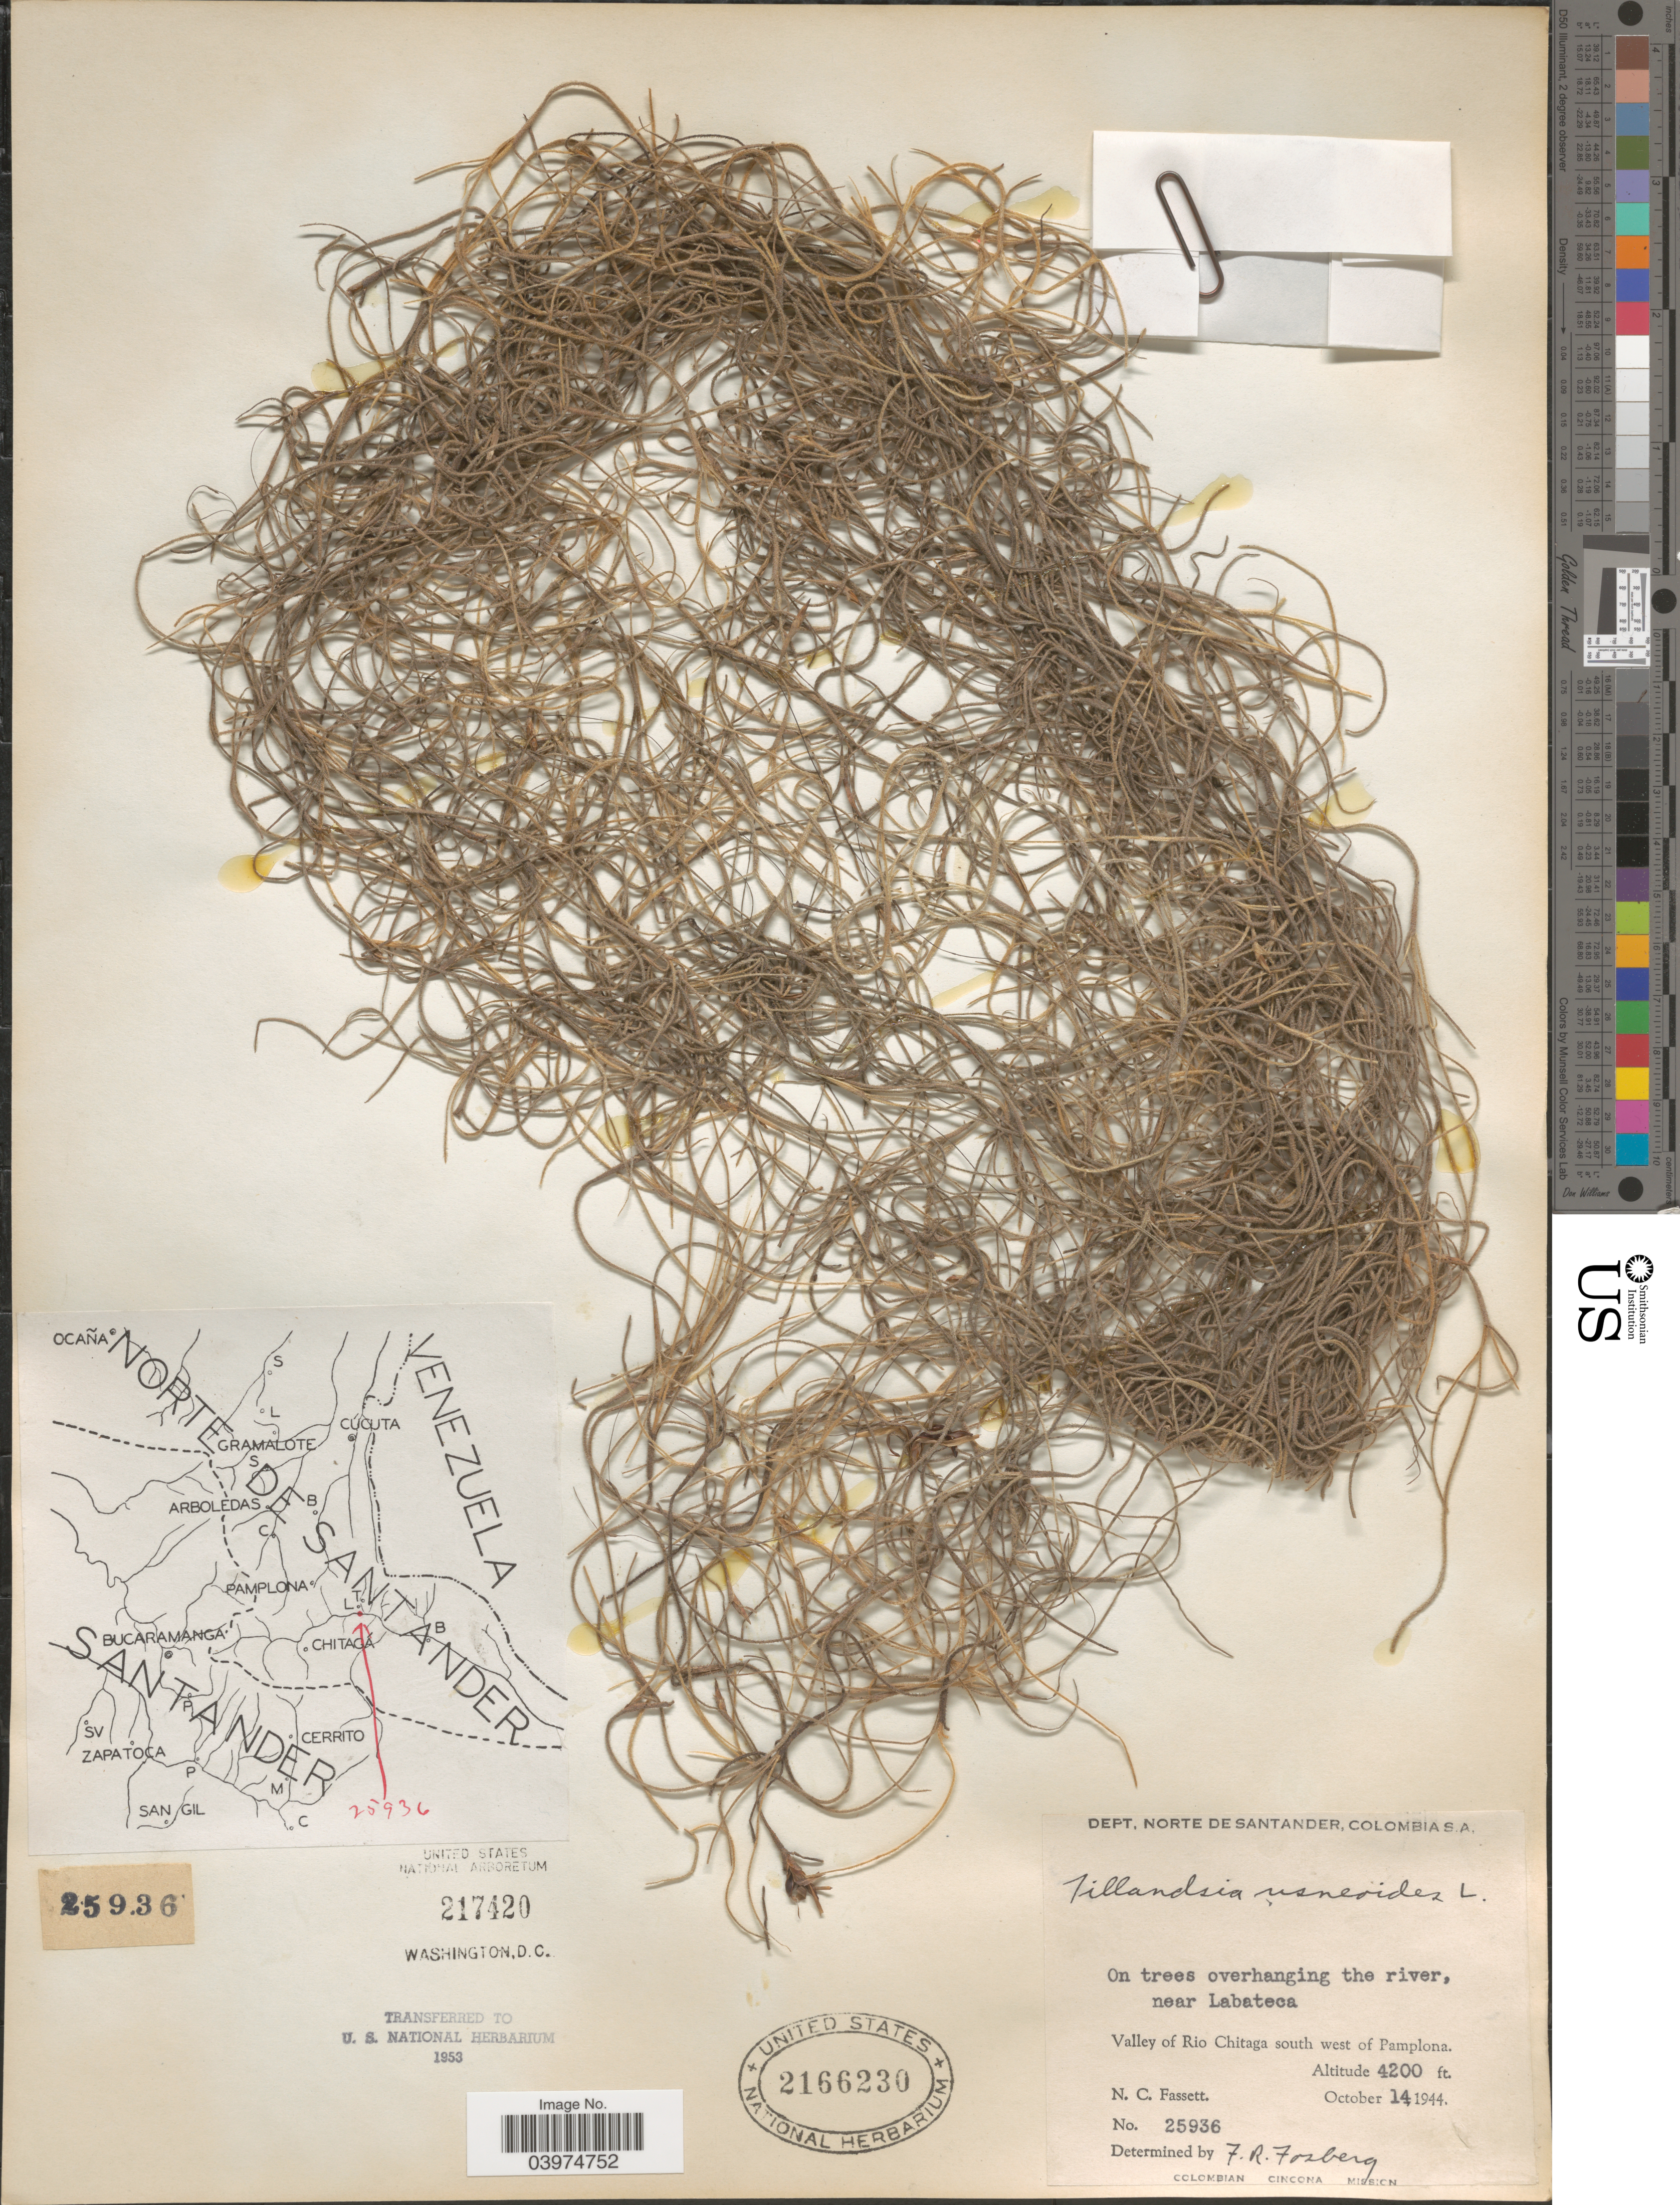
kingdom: Plantae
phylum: Tracheophyta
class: Liliopsida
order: Poales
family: Bromeliaceae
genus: Tillandsia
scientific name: Tillandsia usneoides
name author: (L.) L.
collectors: N. C. Fassett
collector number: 25936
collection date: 1944-10-14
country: Colombia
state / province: Norte de Santander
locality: Dept. Norte de Santander. On trees overhanging the river, near Labateca. Valley of Rio Chitaga south west of Pamplona.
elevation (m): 1280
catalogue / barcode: US 2166230